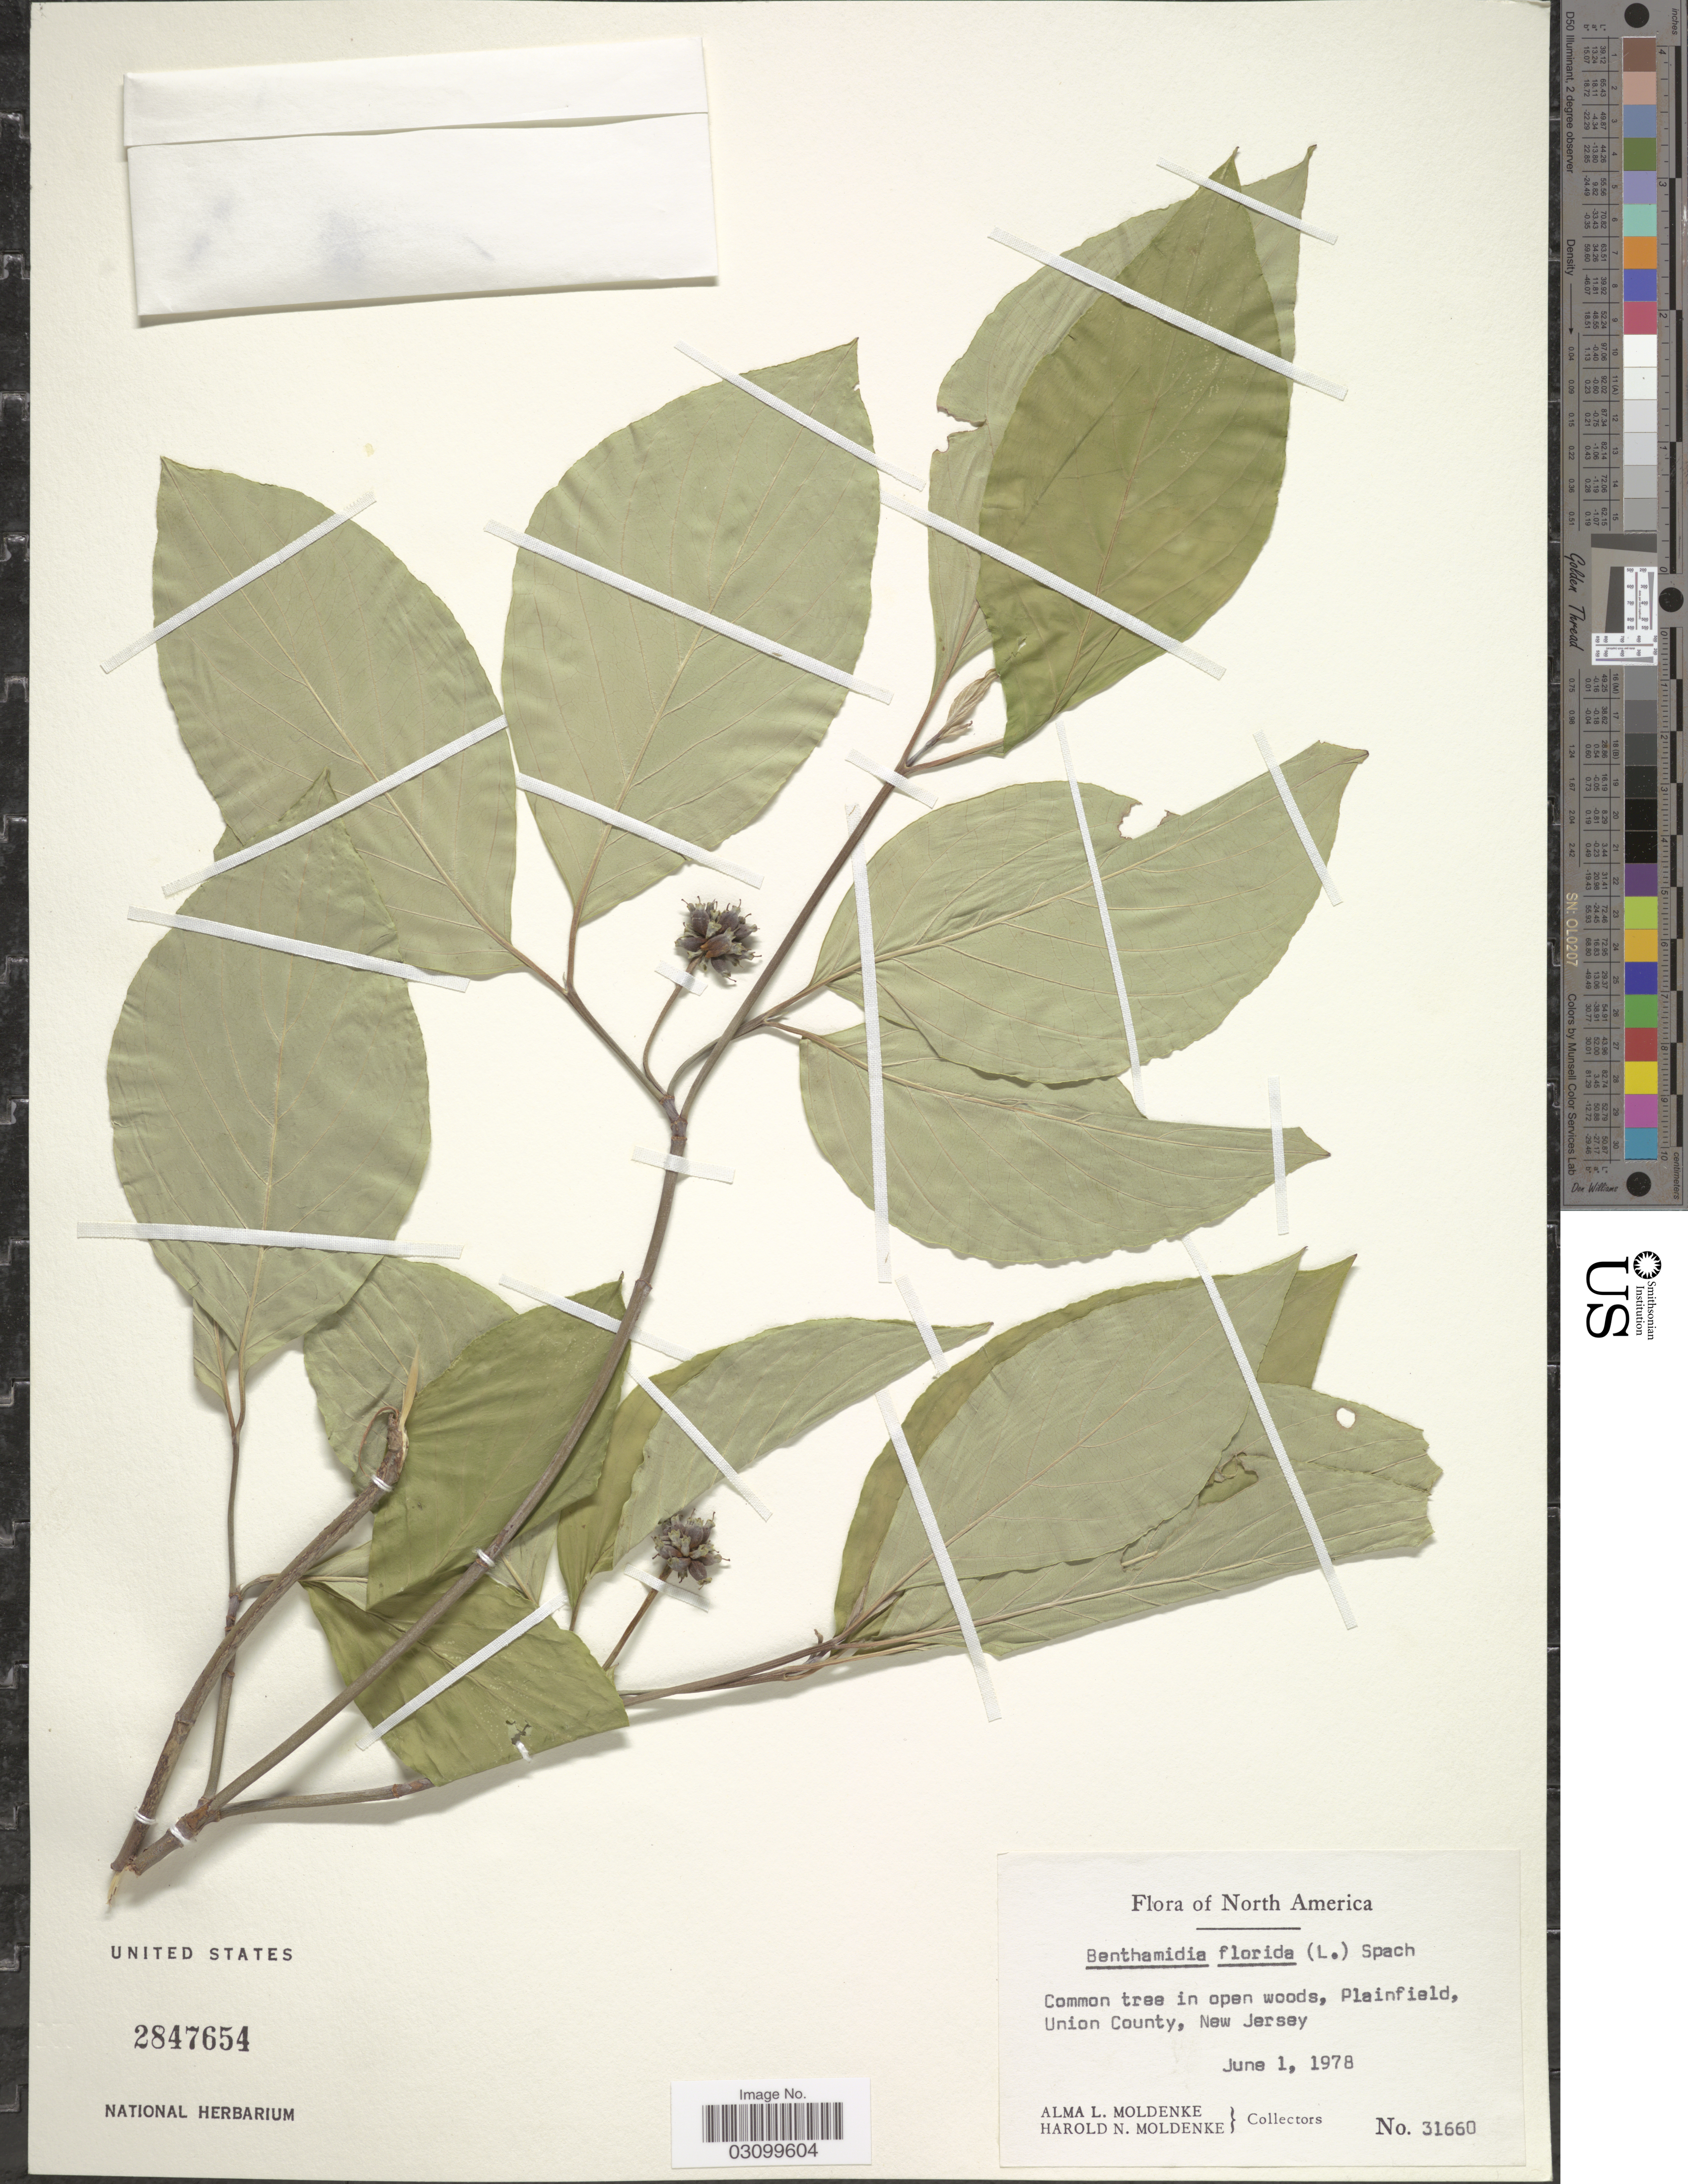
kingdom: Plantae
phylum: Tracheophyta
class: Magnoliopsida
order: Cornales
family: Cornaceae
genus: Cornus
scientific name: Cornus florida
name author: L.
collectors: A. L. Moldenke & H. N. Moldenke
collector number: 31660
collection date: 1978-06-01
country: United States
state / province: New Jersey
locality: Plainfield, Union County.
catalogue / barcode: US 2847654